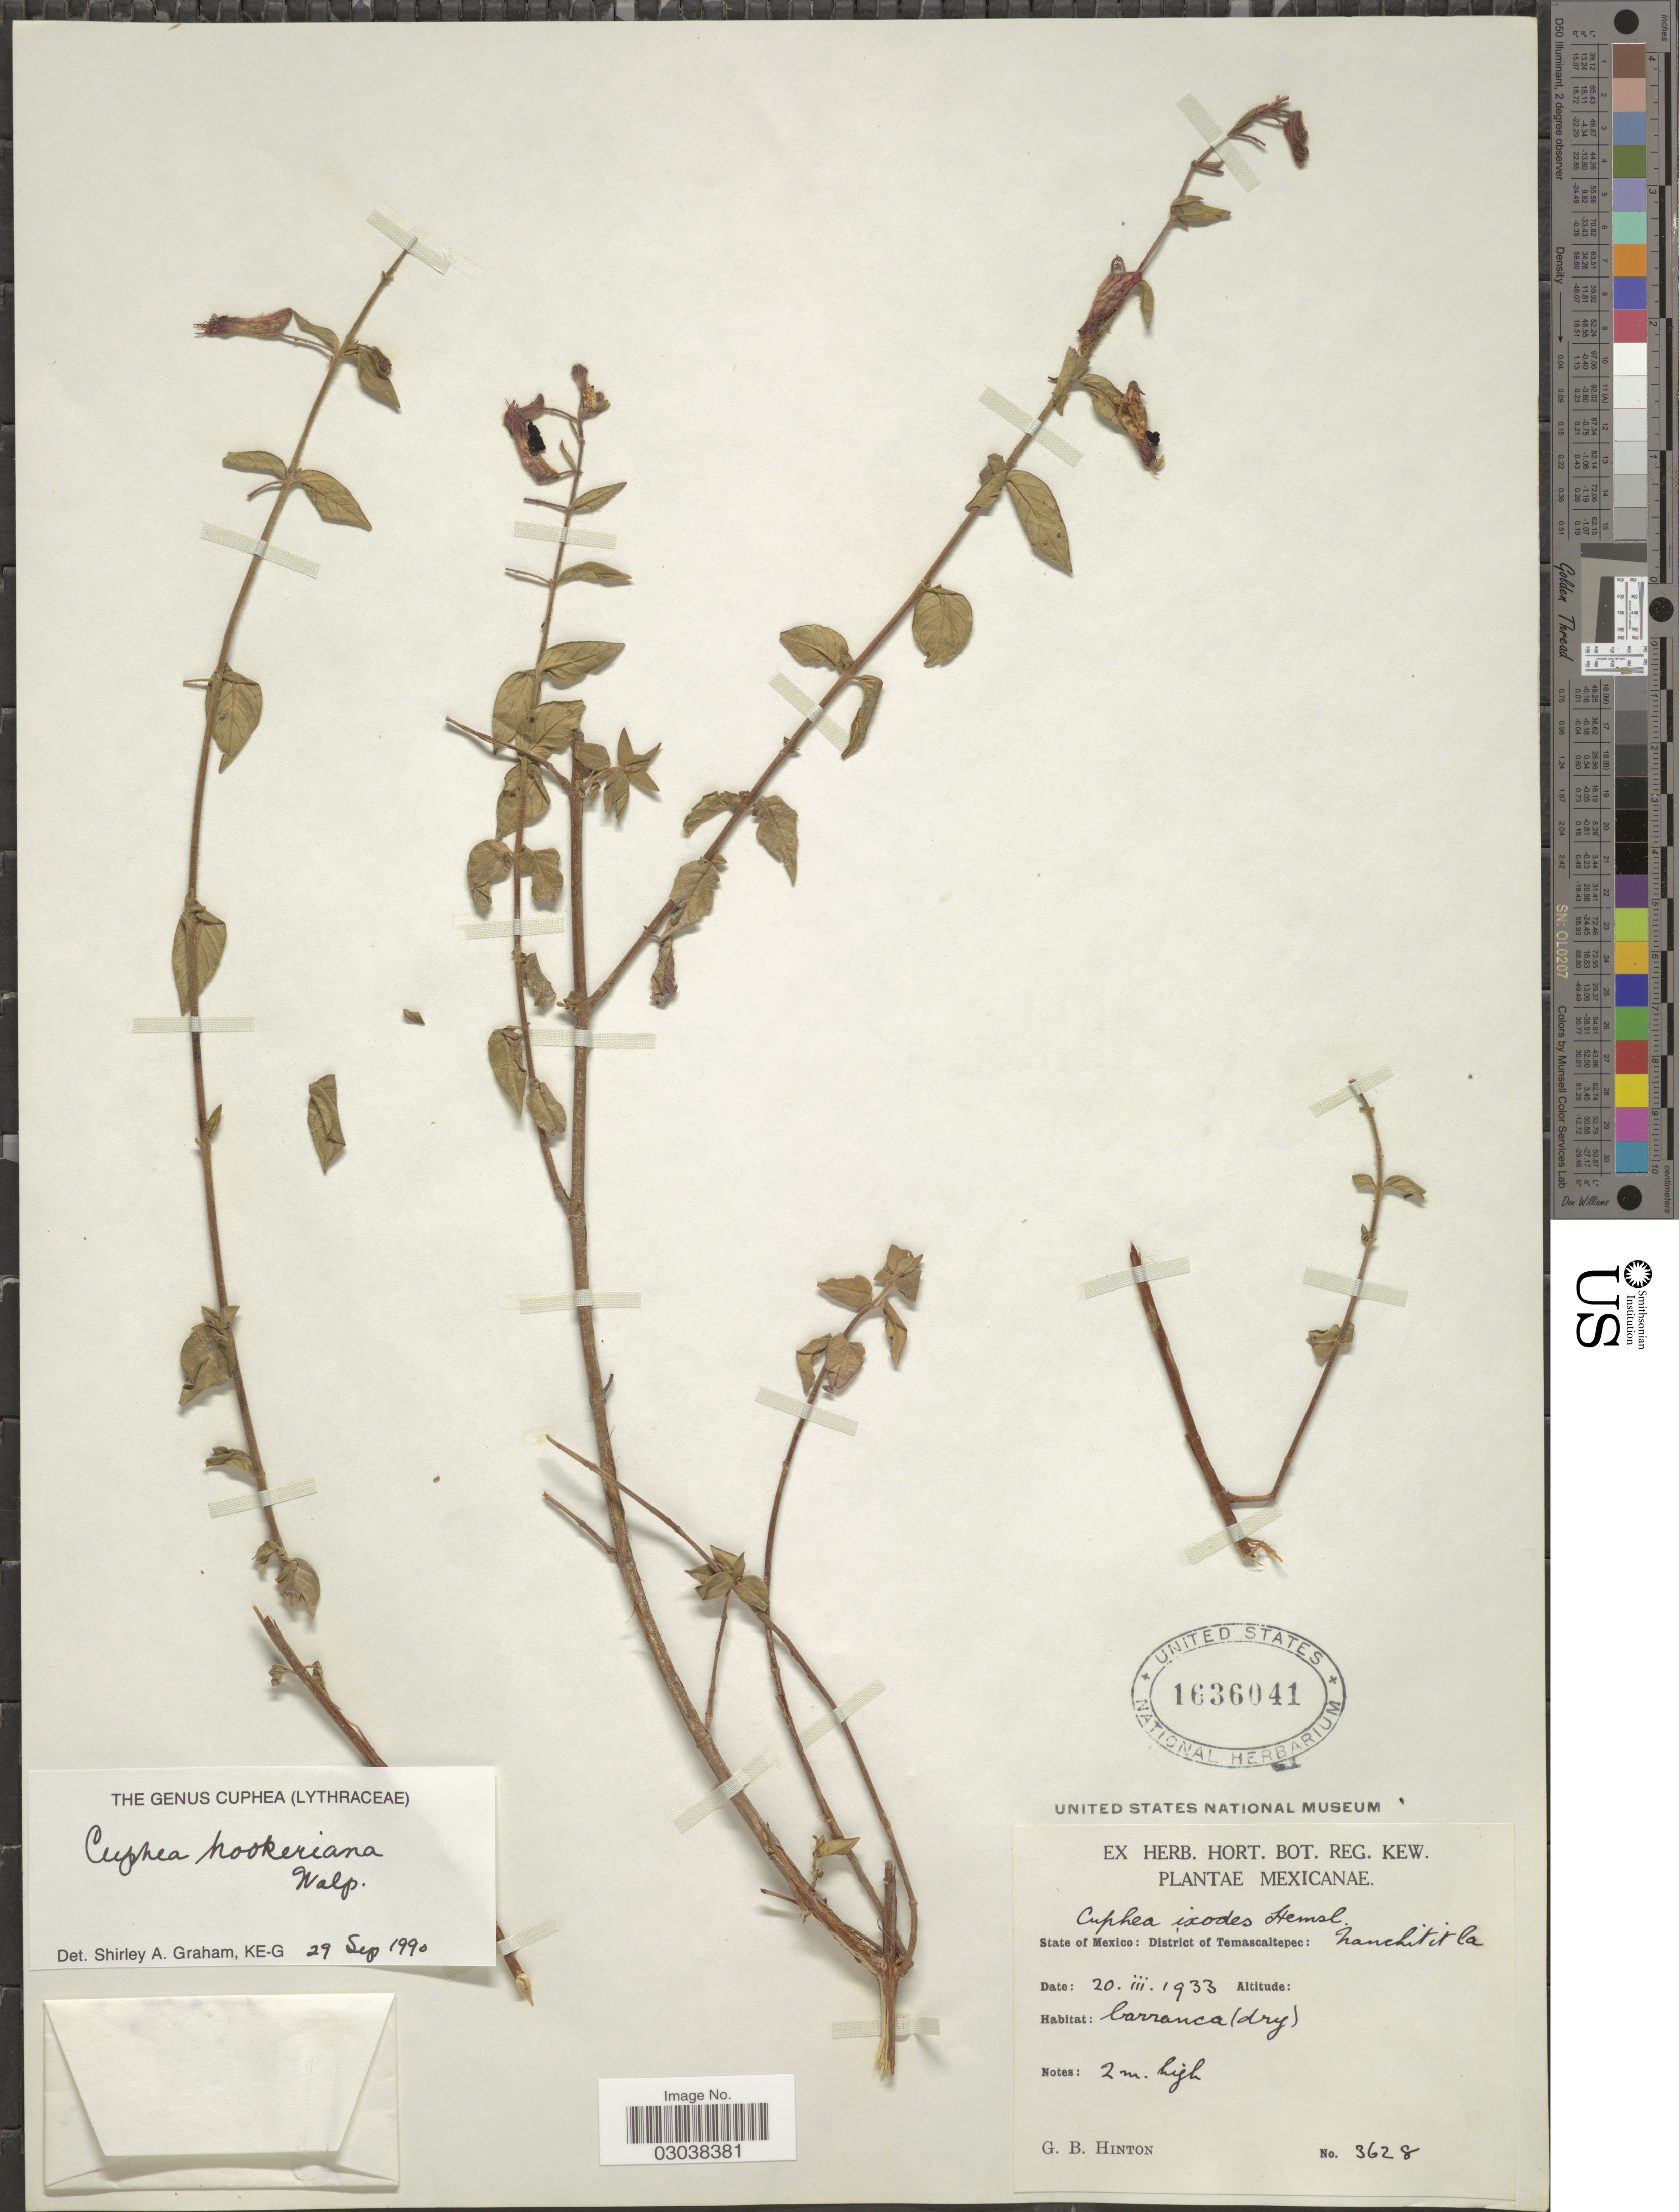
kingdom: Plantae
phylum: Tracheophyta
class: Magnoliopsida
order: Myrtales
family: Lythraceae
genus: Cuphea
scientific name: Cuphea hookeriana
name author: Walp.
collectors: G. B. Hinton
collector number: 3628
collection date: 1933-03-20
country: Mexico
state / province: México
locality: District of Temascaltepec. Nanchititla.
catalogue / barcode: US 1636041